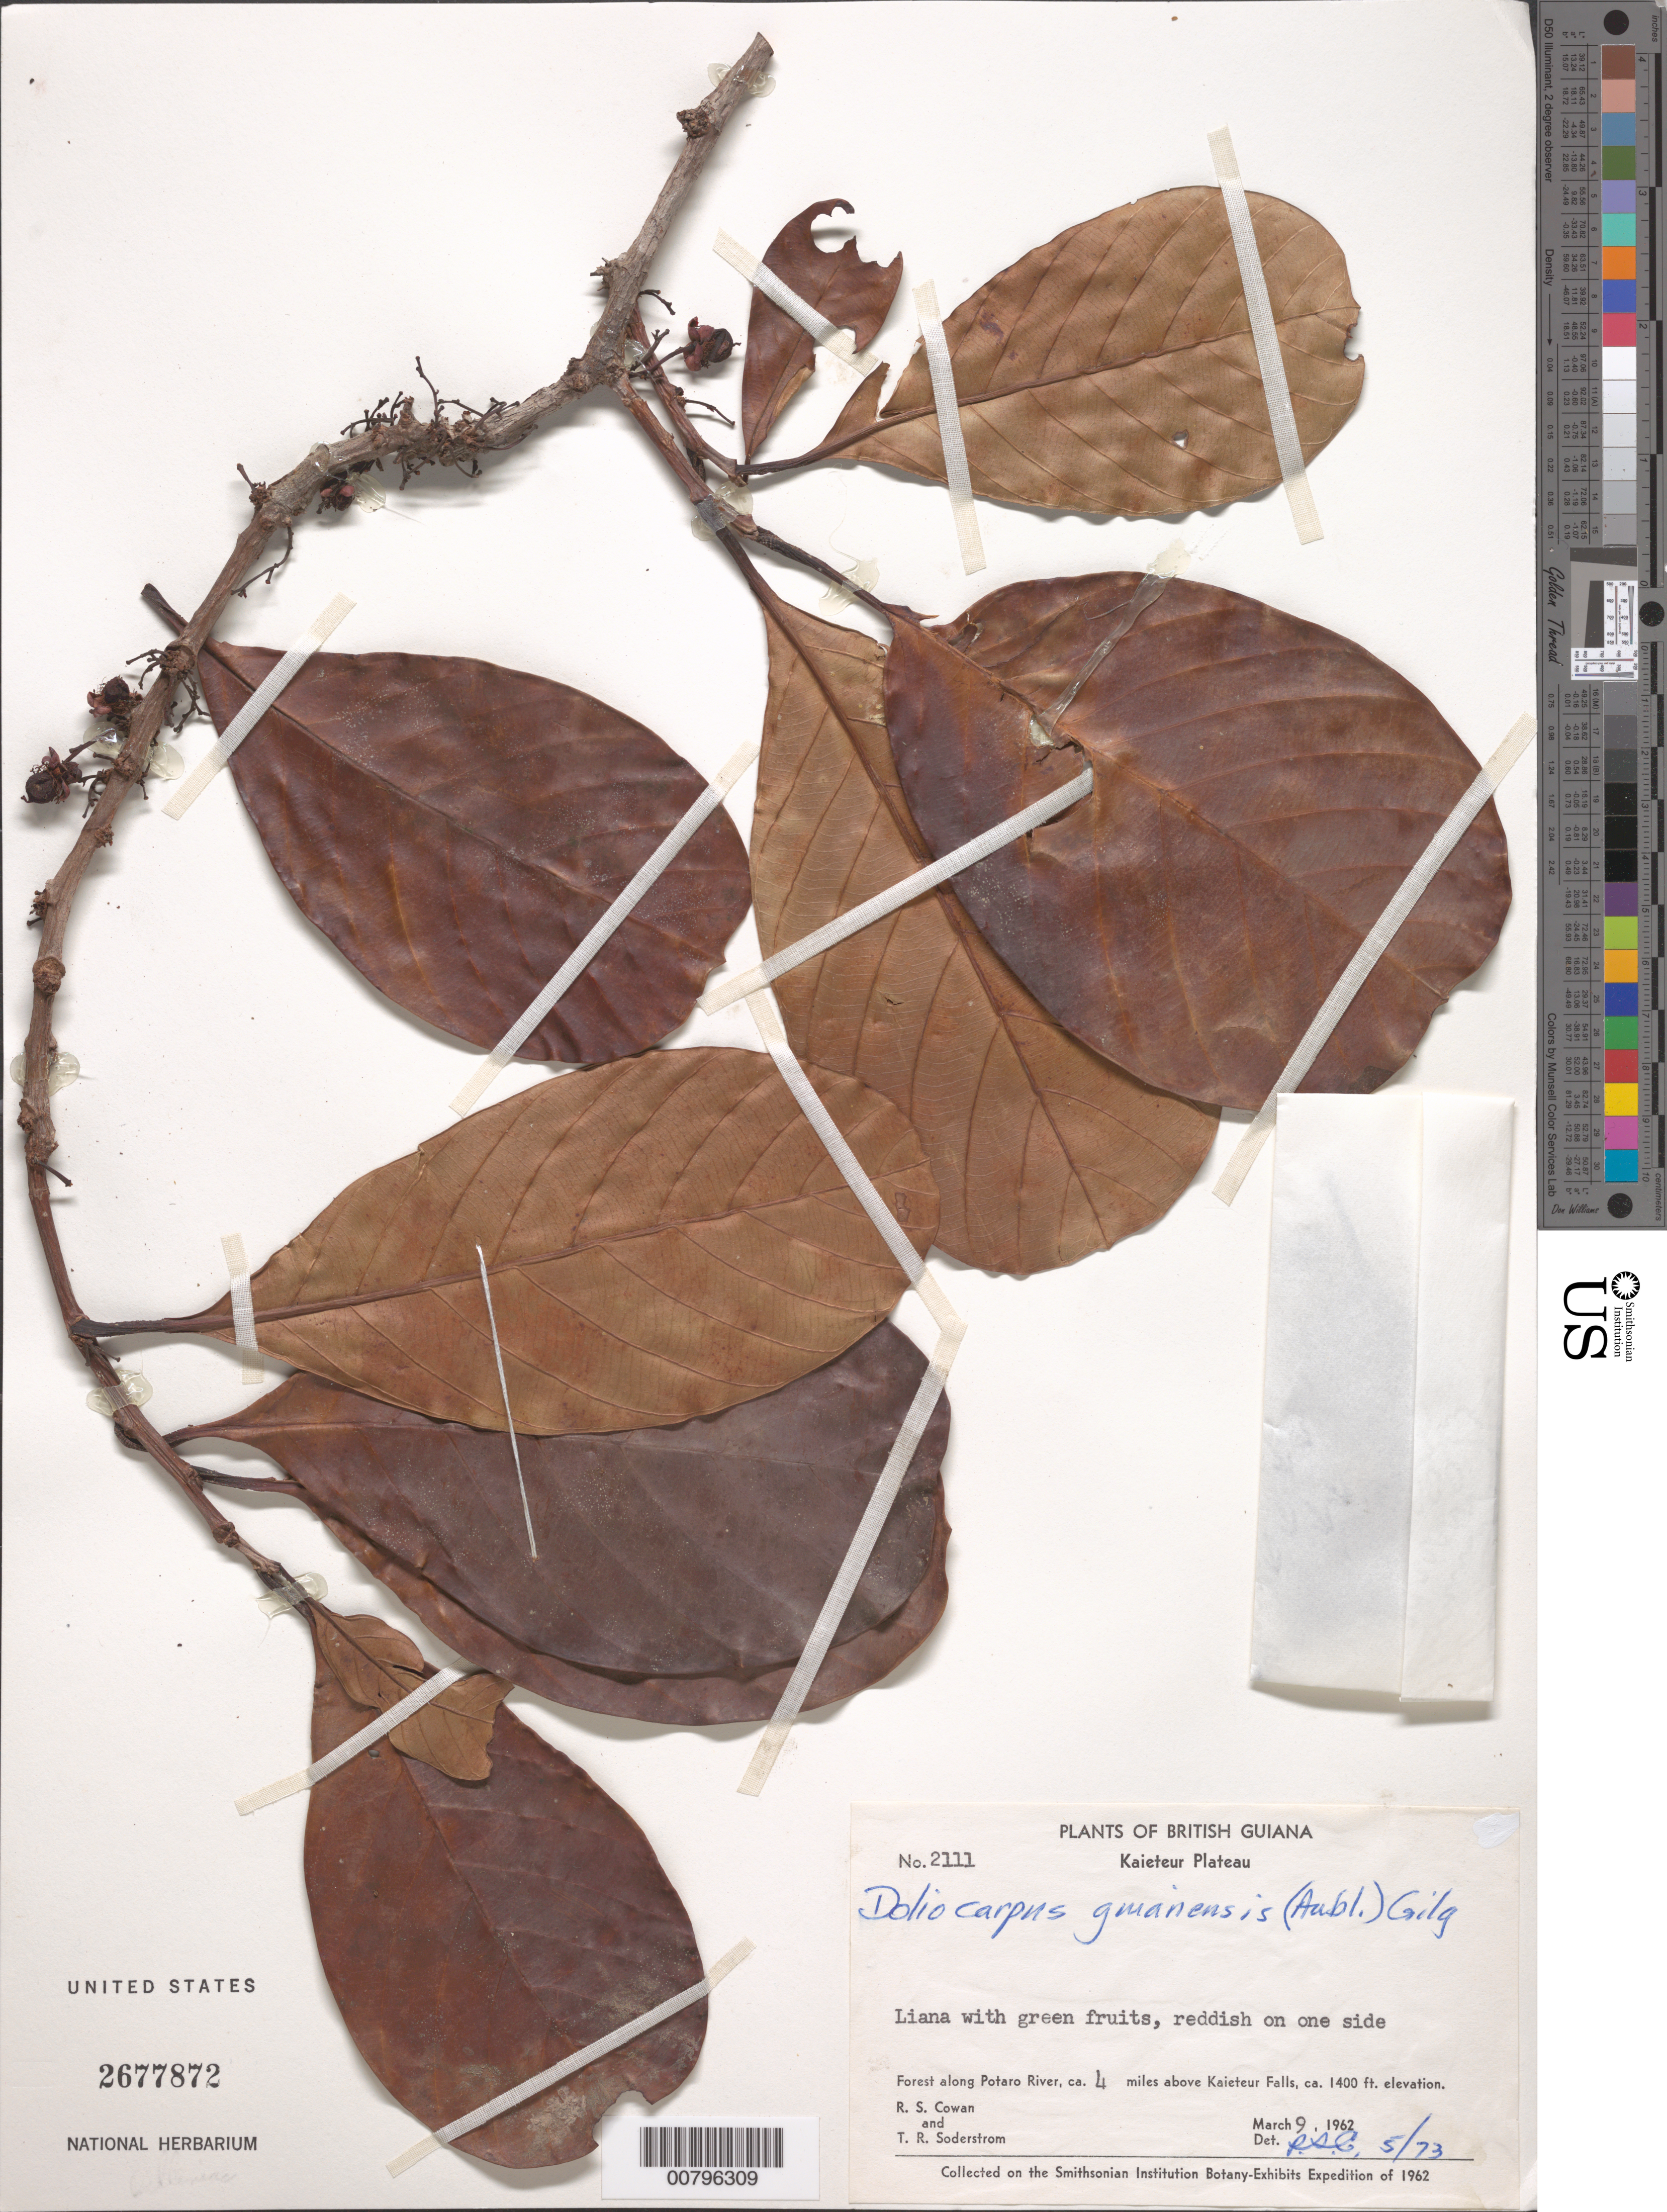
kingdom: Plantae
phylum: Tracheophyta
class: Magnoliopsida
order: Dilleniales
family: Dilleniaceae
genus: Doliocarpus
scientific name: Doliocarpus guianensis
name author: (Aubl.) Gilg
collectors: R. S. Cowan & T. R. Soderstrom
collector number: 2111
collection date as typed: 9-Mar-62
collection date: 1962-03-09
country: Guyana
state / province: Potaro-Siparuni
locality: Potaro River, ca. 4 mi. above Kaieteur Falls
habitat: Forest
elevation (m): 427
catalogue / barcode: US 2677872